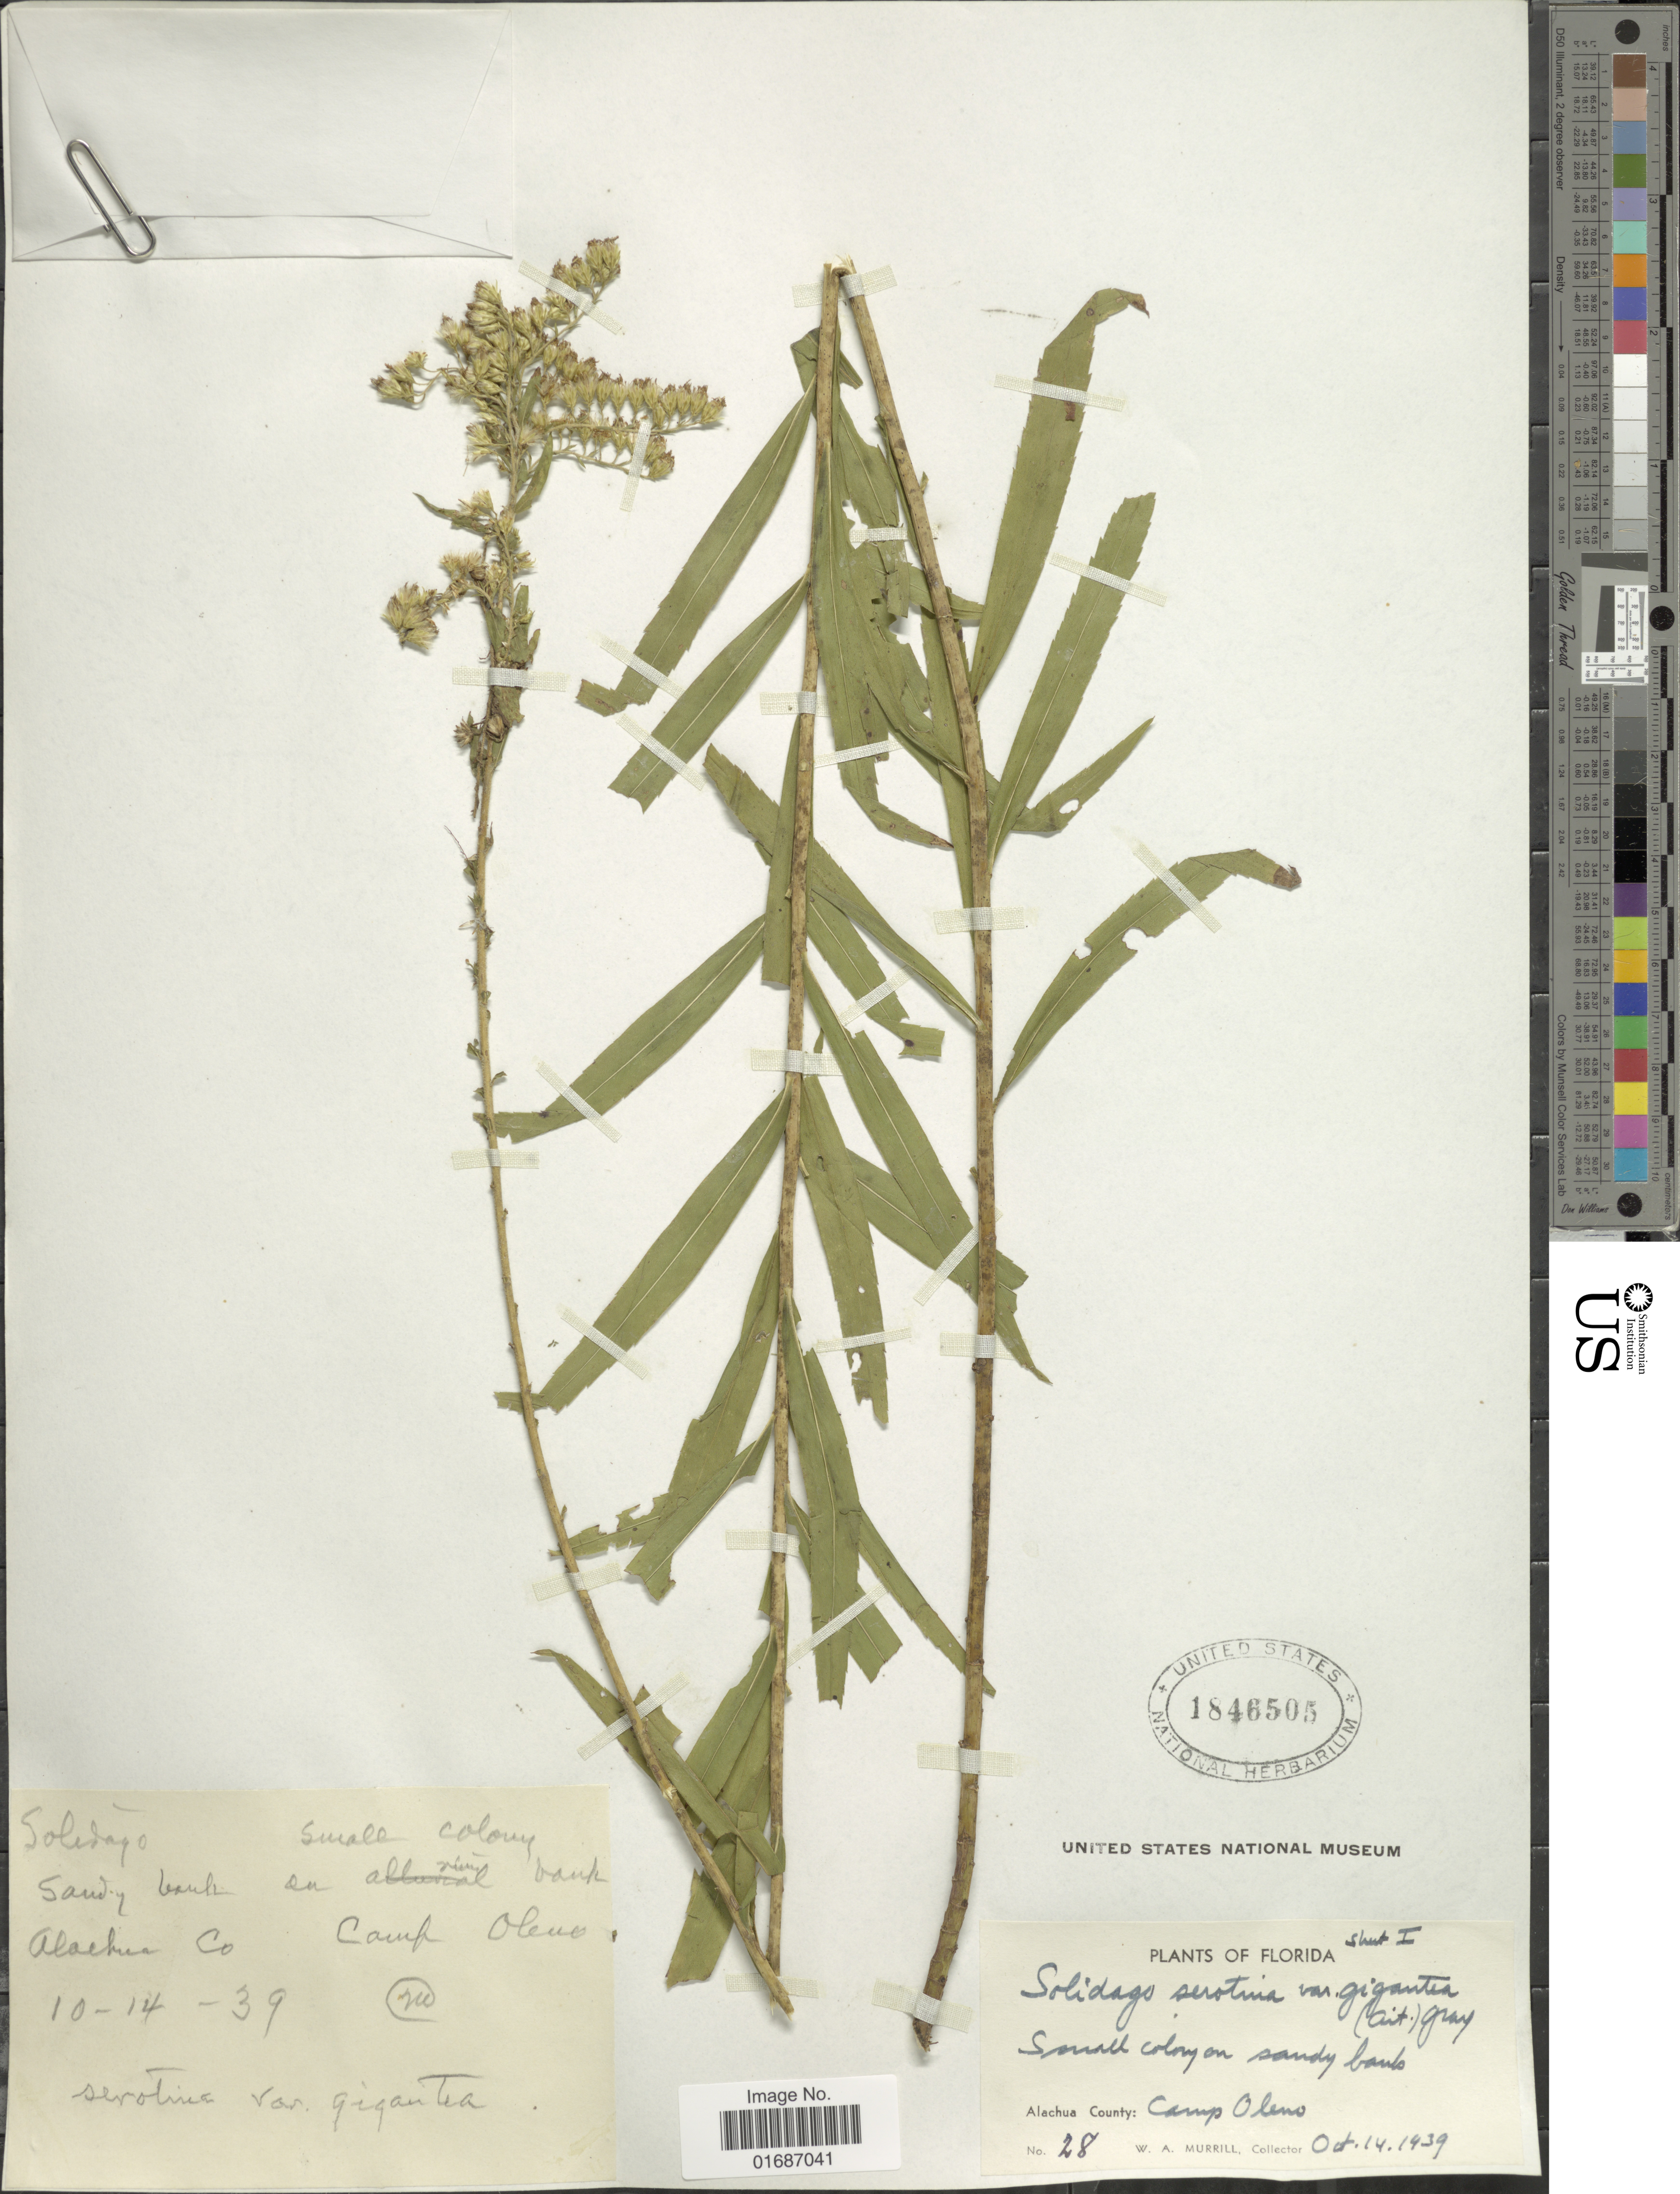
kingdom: Plantae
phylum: Tracheophyta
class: Magnoliopsida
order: Asterales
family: Asteraceae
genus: Solidago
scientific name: Solidago gigantea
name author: Aiton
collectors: W. A. Murrill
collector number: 28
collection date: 1939-10-14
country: United States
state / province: Florida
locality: Small colony on sandy banks, Alachua County: Camp Oleno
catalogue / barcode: US 1846505